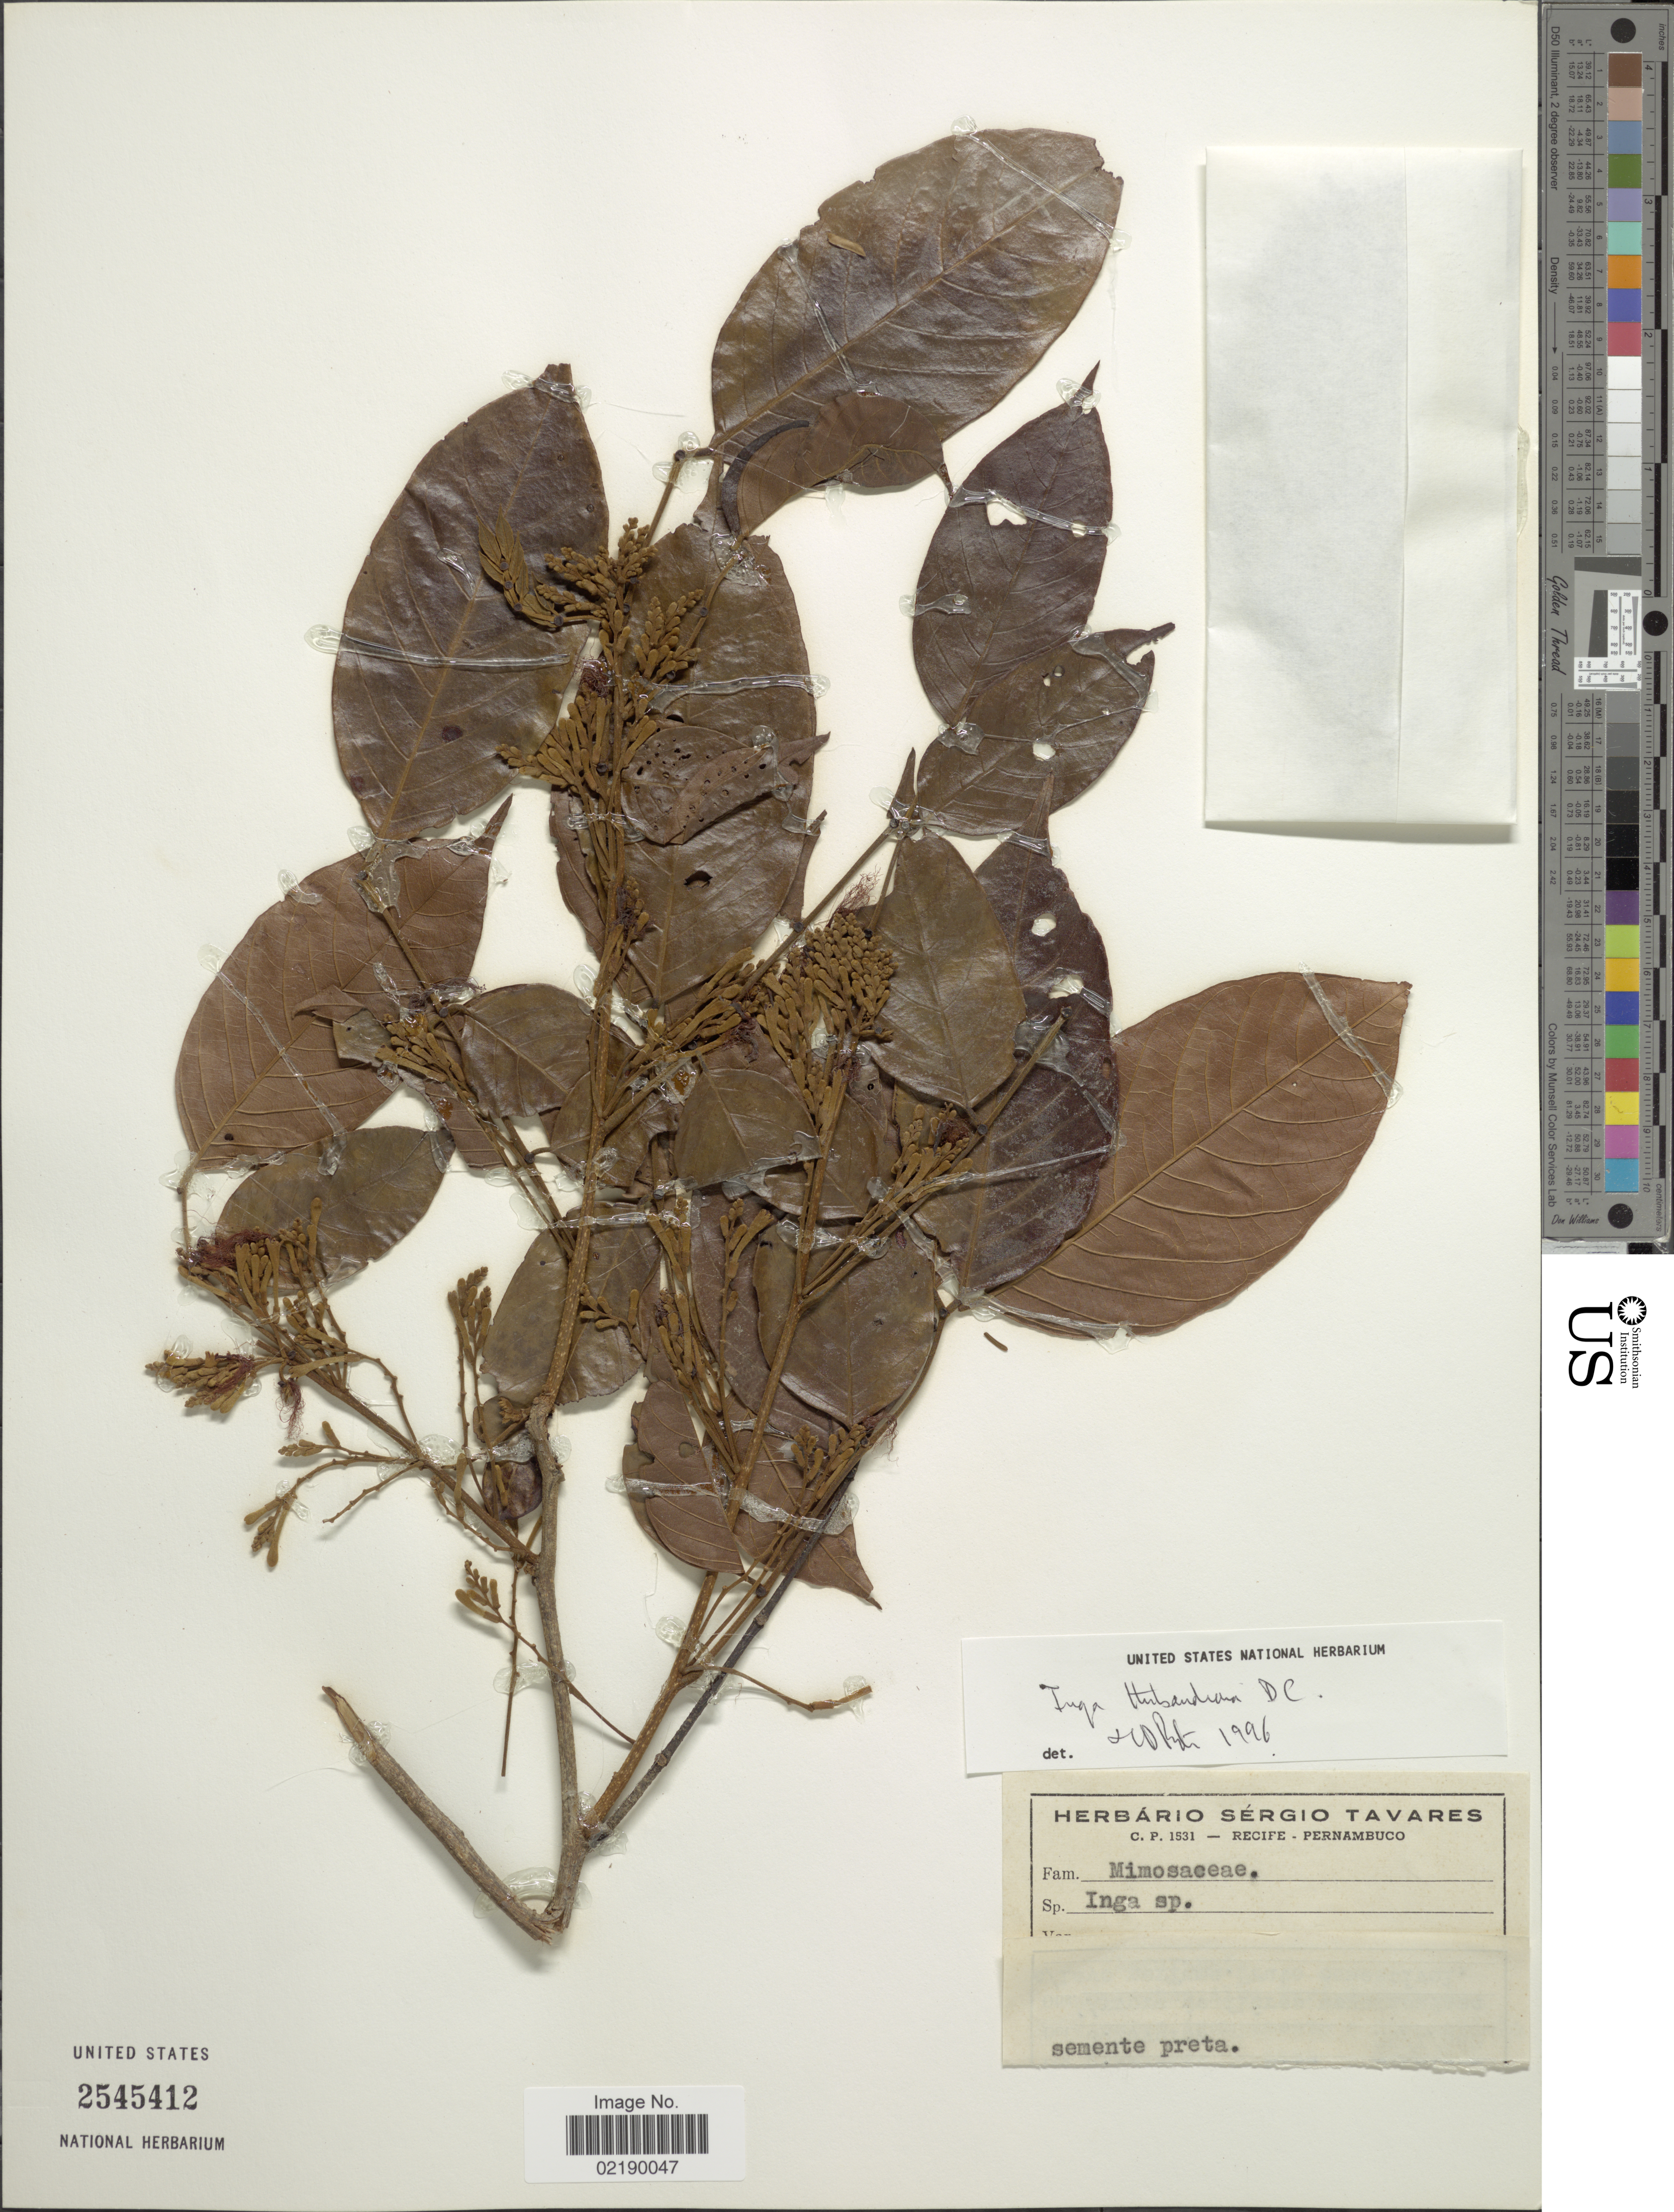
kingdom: Plantae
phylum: Tracheophyta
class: Magnoliopsida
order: Fabales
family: Fabaceae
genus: Inga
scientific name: Inga thibaudiana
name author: DC.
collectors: ex Herb. Sergio Tavares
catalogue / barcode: US 2545412